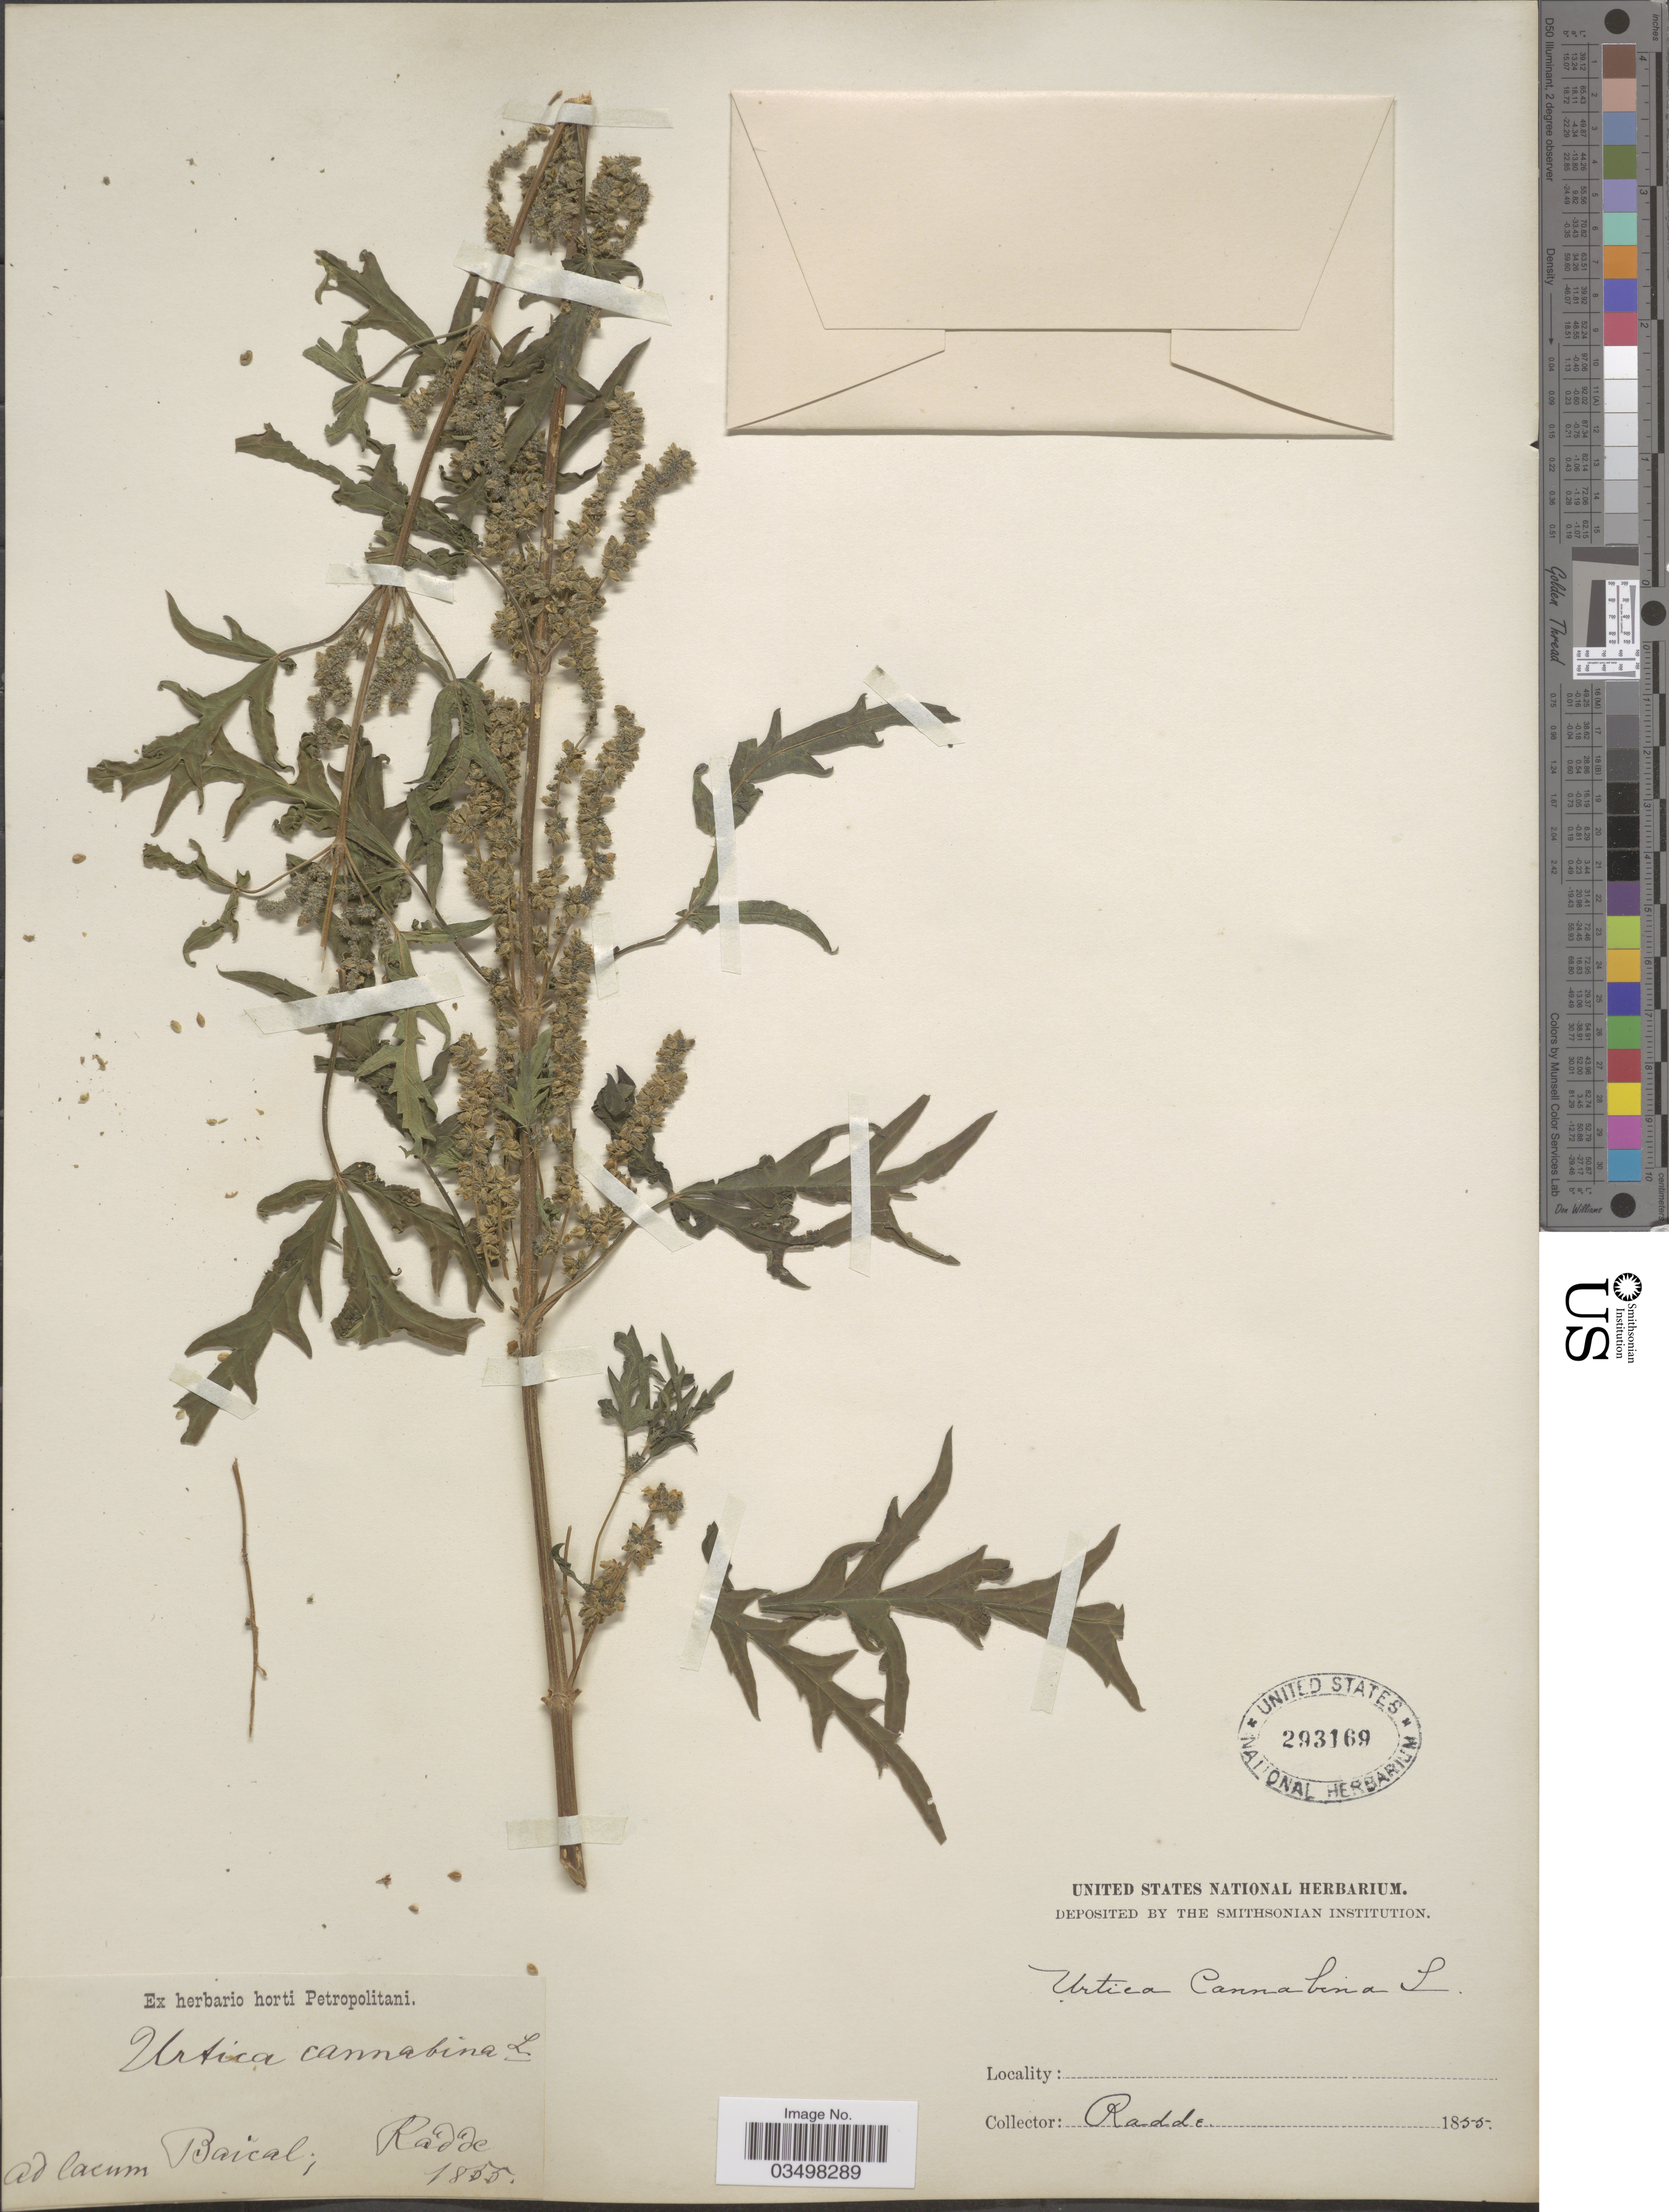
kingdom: Plantae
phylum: Tracheophyta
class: Magnoliopsida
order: Rosales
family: Urticaceae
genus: Urtica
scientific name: Urtica cannabina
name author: L.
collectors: Radde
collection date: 1855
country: Russian Federation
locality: Ad lacum Baical.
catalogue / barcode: US 293169